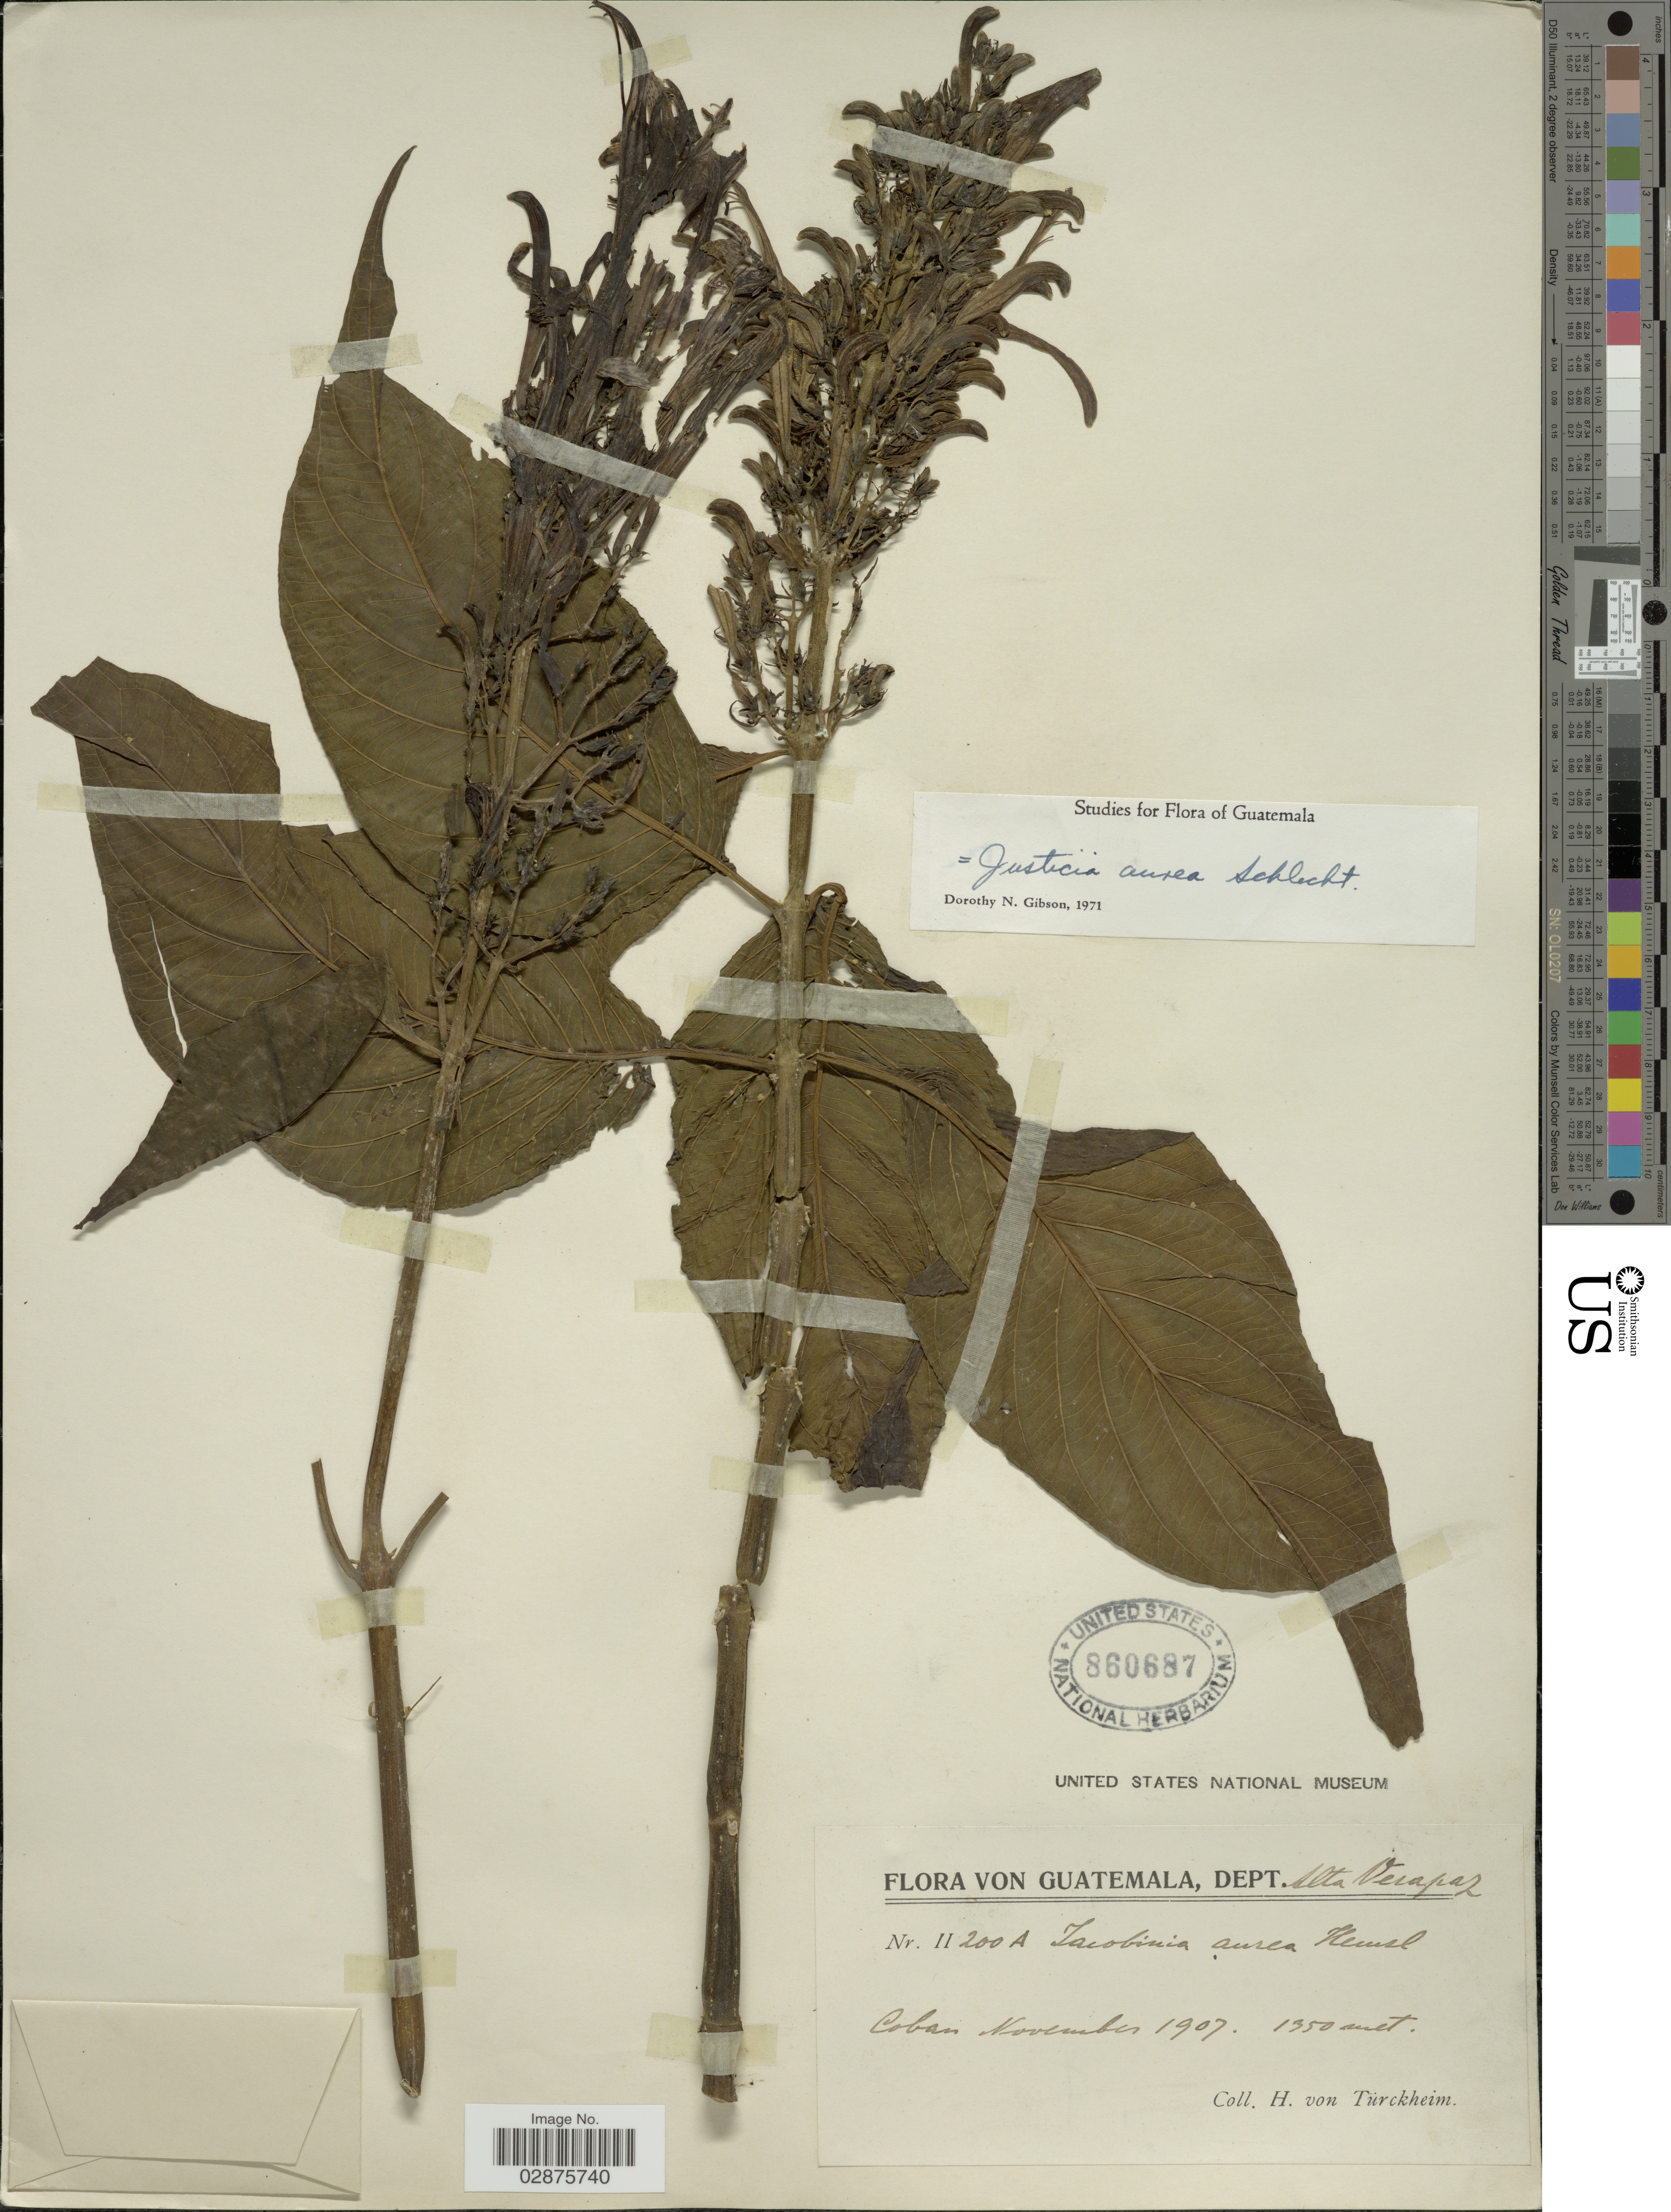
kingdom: Plantae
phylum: Tracheophyta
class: Magnoliopsida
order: Lamiales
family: Acanthaceae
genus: Justicia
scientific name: Justicia aurea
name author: Schltdl.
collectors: H. von Türckheim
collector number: II 200 A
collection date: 1907-11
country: Guatemala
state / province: Alta Verapaz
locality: Dept. Alta Verapaz. Coban.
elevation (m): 1350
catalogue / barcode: US 860687